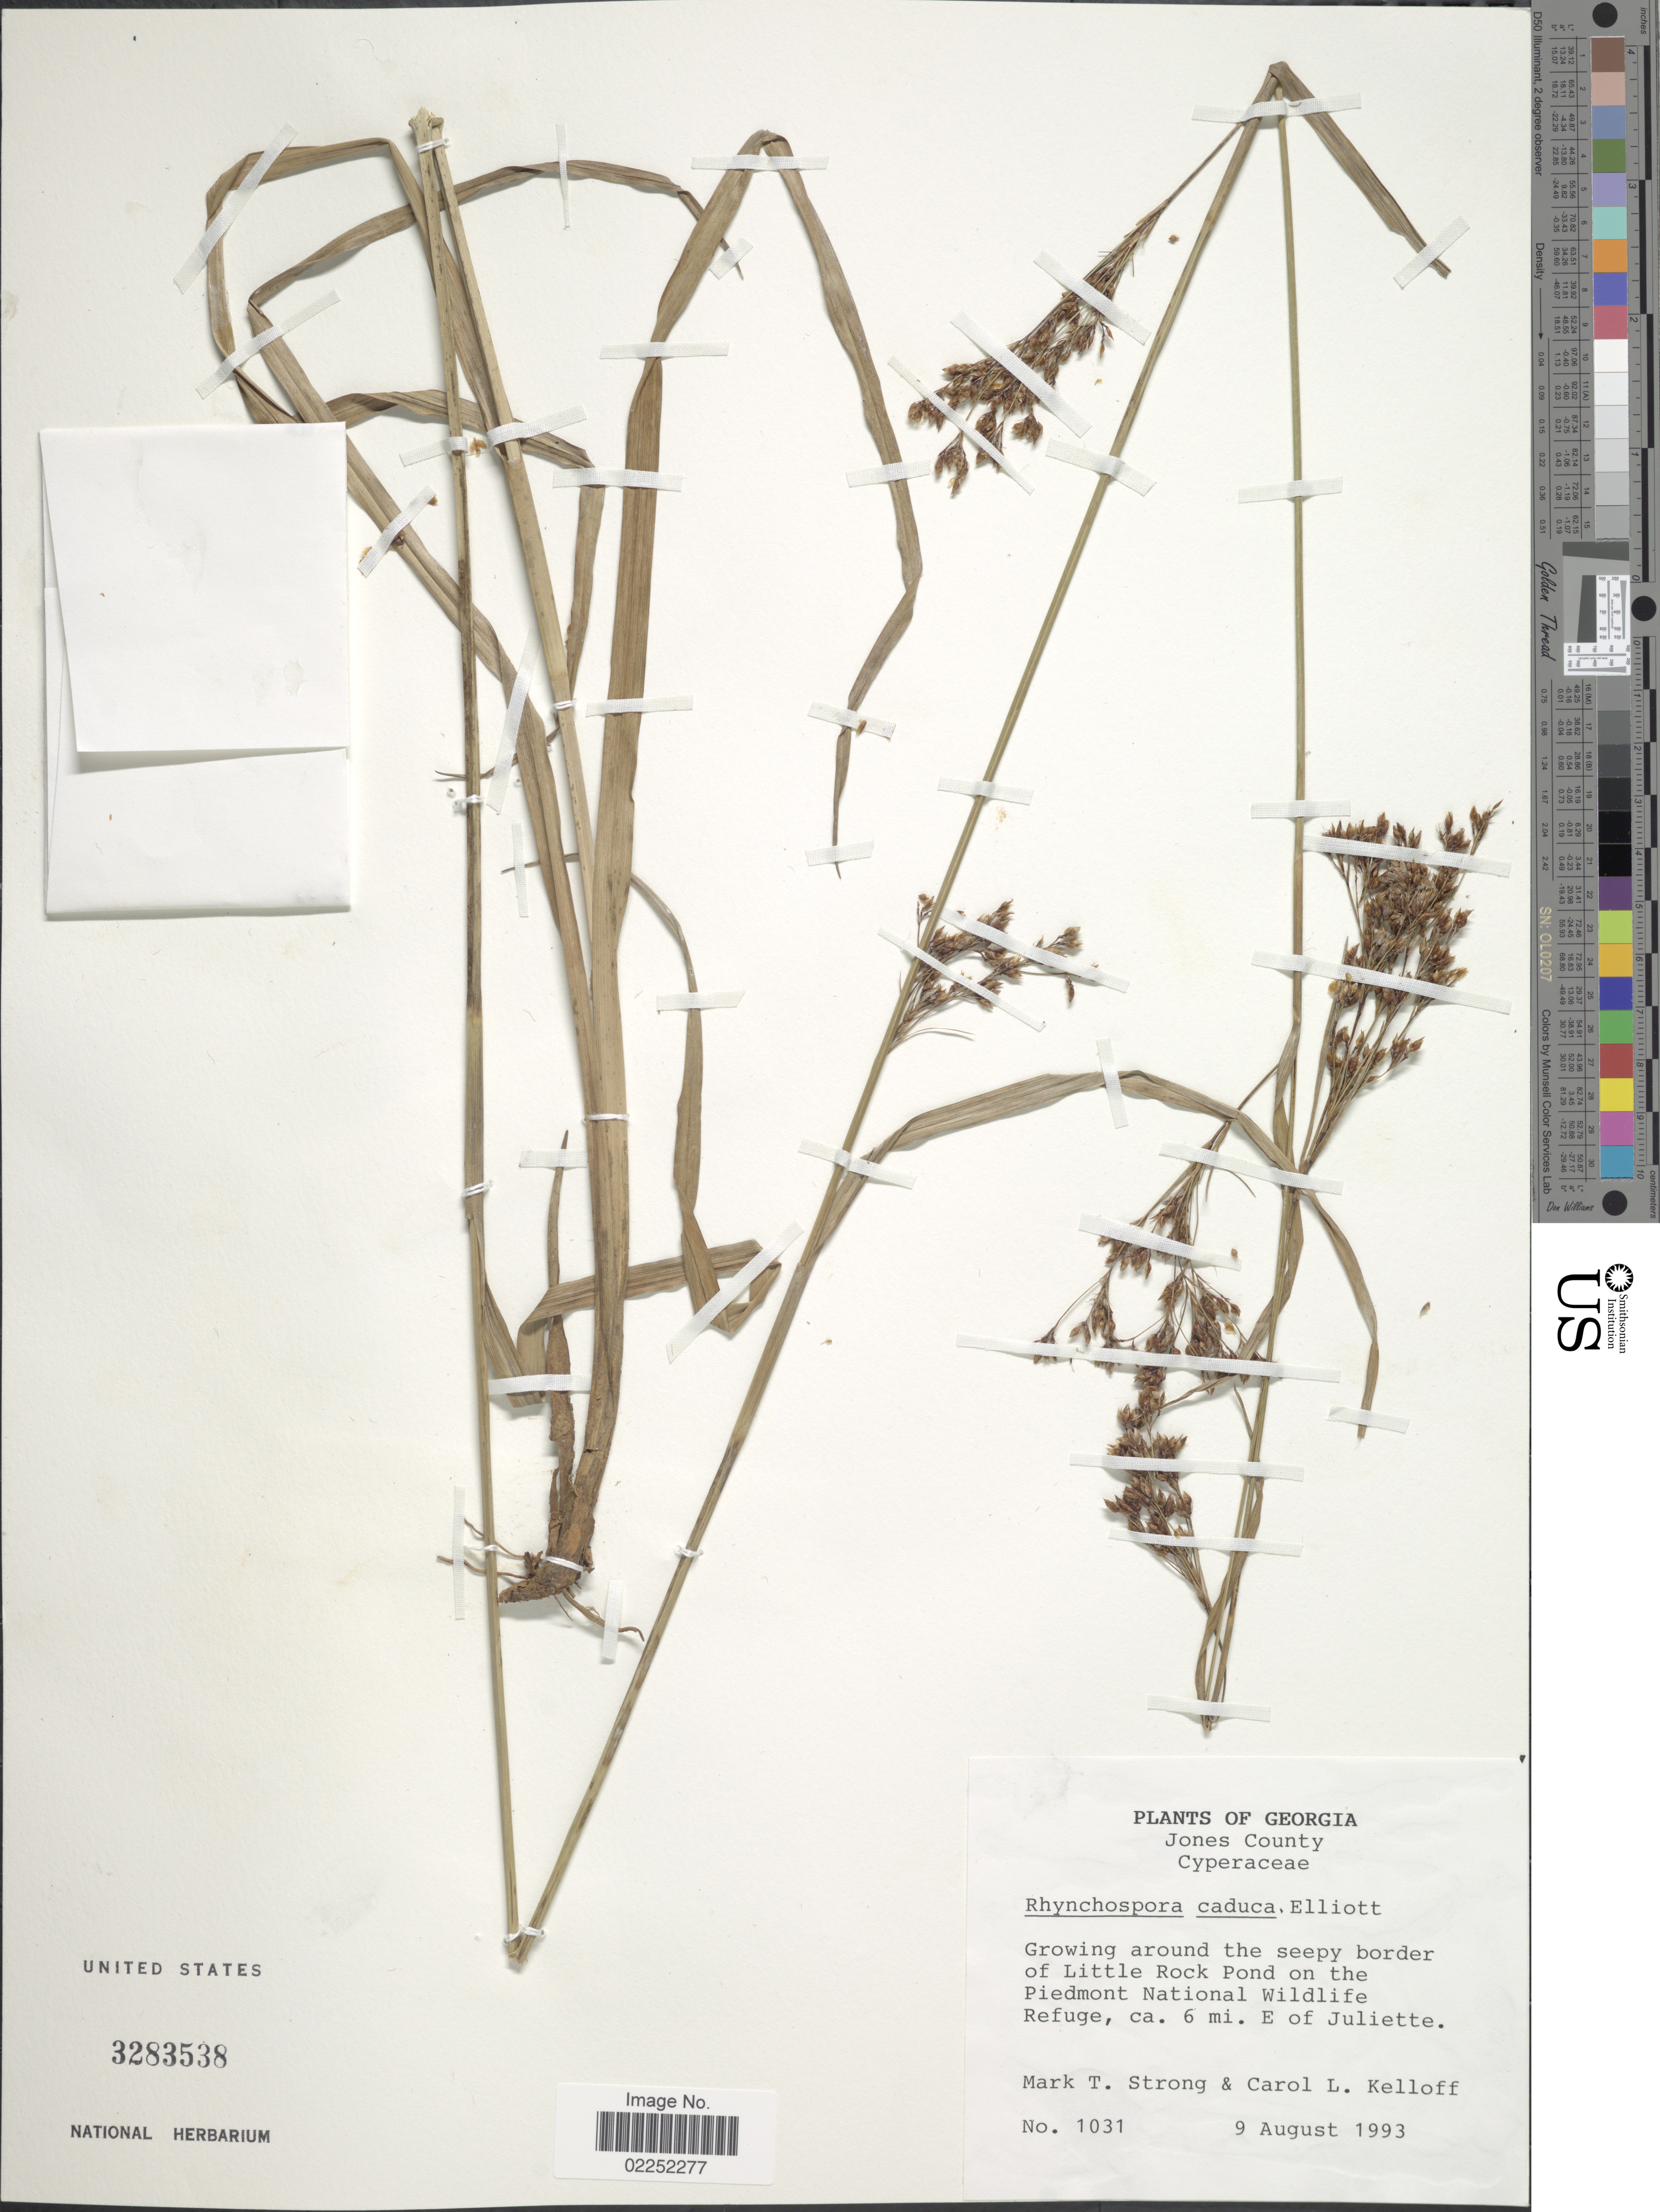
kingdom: Plantae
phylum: Tracheophyta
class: Liliopsida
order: Poales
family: Cyperaceae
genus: Rhynchospora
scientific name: Rhynchospora caduca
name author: Elliott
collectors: M. T. Strong & C. L. Kelloff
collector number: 1031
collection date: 1993-08-09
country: United States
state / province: Georgia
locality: Jones County, Growing around the seepy border of Little Rock Pond on the Piedmont National Wildlife Refuge, ca. 6 mi E of Juliette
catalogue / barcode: US 3283538